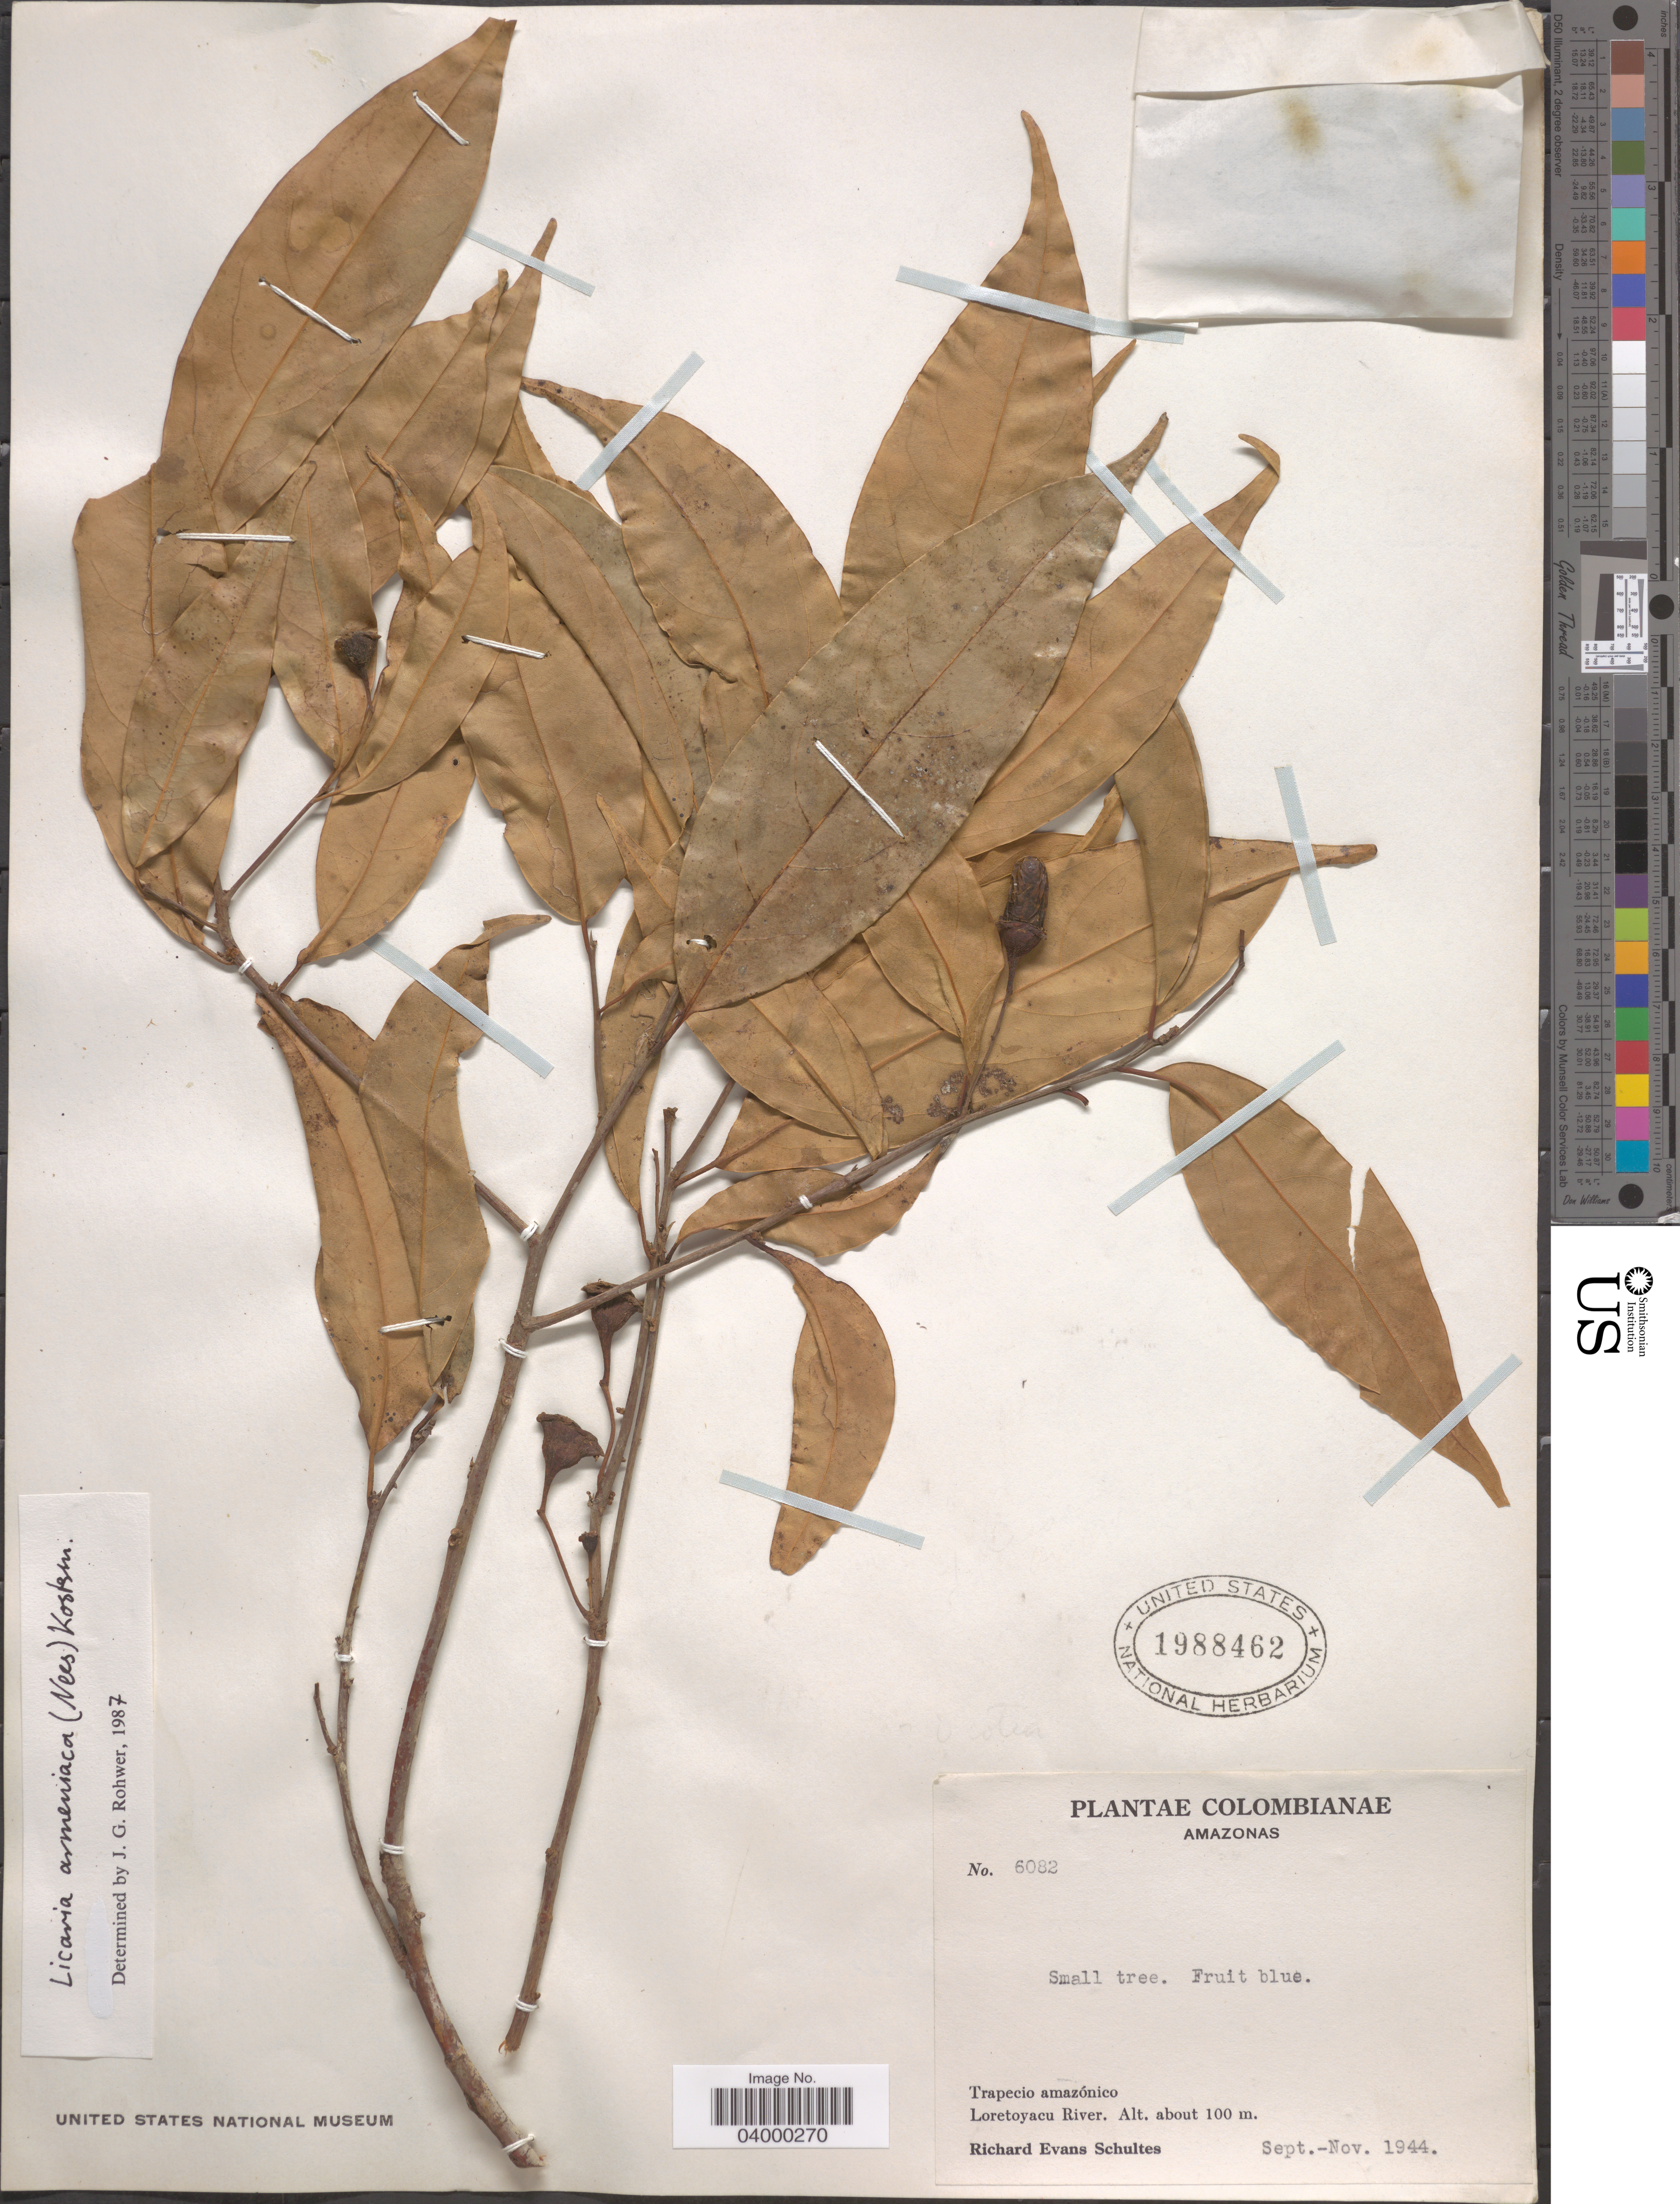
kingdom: Plantae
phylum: Tracheophyta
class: Magnoliopsida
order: Laurales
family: Lauraceae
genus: Licaria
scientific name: Licaria armeniaca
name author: (Nees) Kosterm.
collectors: R. E. Schultes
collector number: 6082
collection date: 1944-09/1944-11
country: Colombia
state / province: Amazônas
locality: Trapecio amazónico. Loretoyacu River.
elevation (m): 100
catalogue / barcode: US 1988462